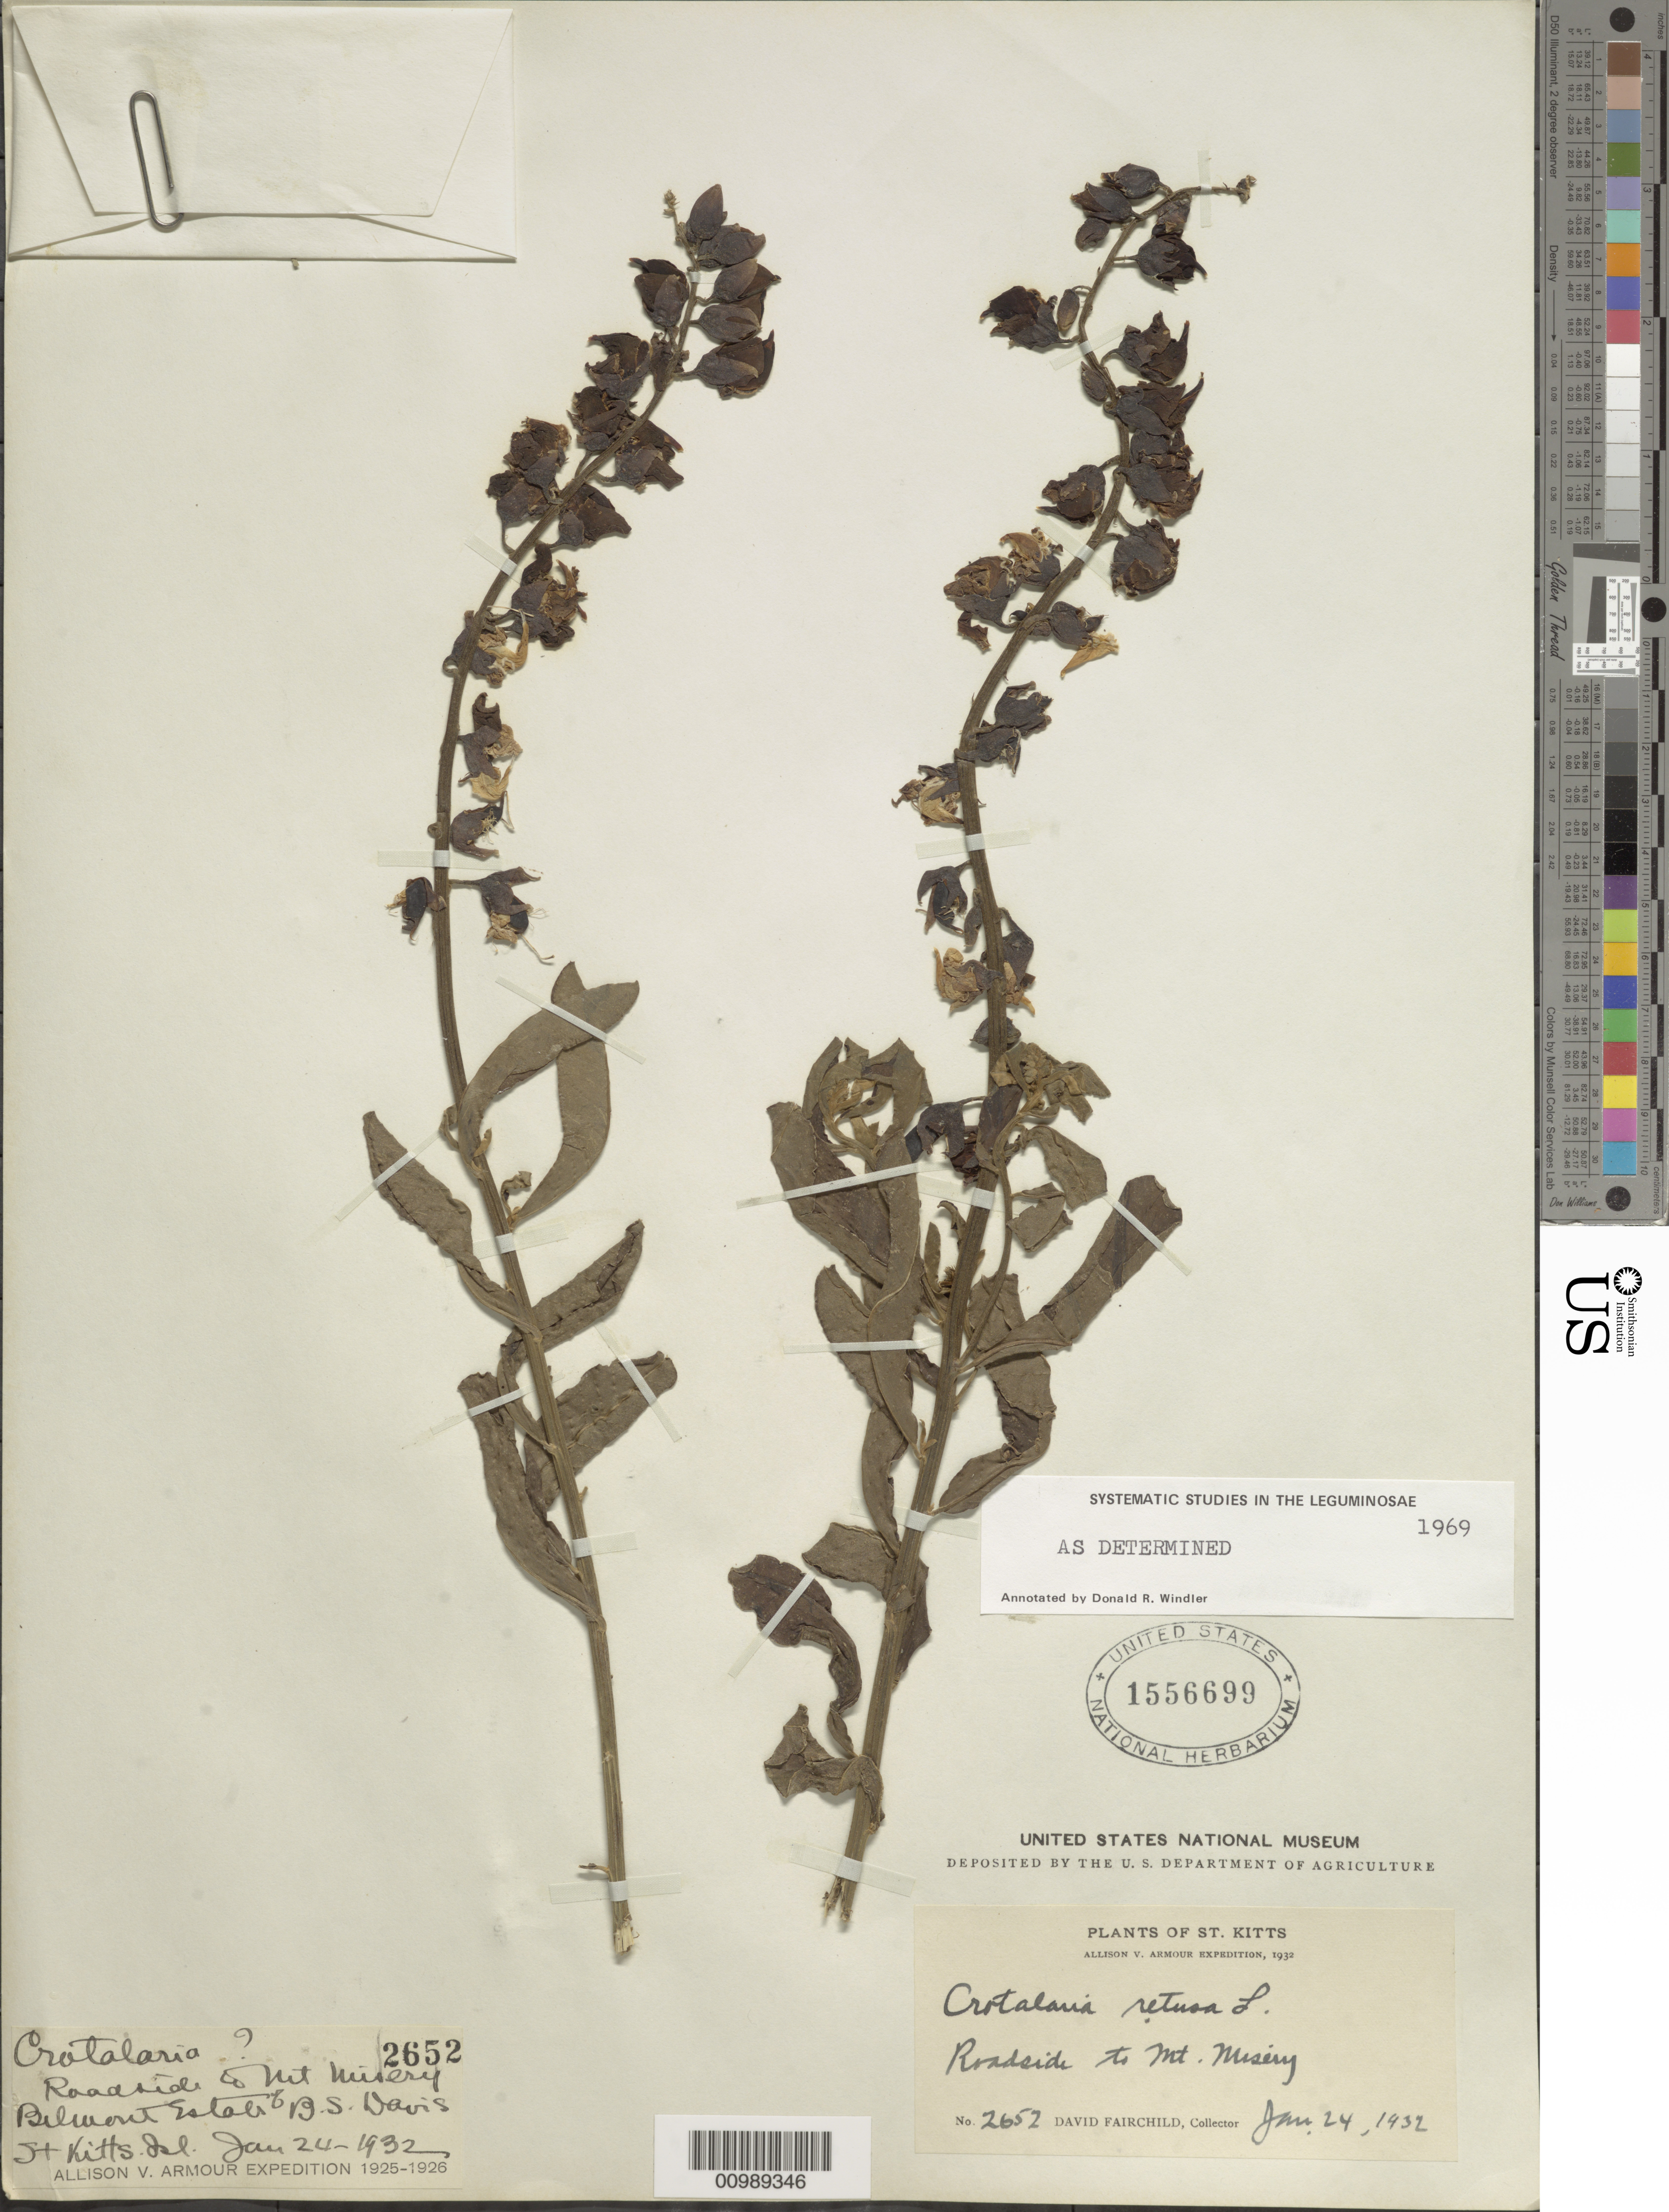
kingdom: Plantae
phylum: Tracheophyta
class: Magnoliopsida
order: Fabales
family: Fabaceae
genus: Crotalaria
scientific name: Crotalaria retusa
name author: L.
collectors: D. Fairchild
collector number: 2652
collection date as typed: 24 Jan 1932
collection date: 1932-01-24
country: St. Christopher-Nevis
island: St. Christopher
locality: Roadside to Mt. Misey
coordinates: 0 N, 0 E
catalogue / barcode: US 1556699